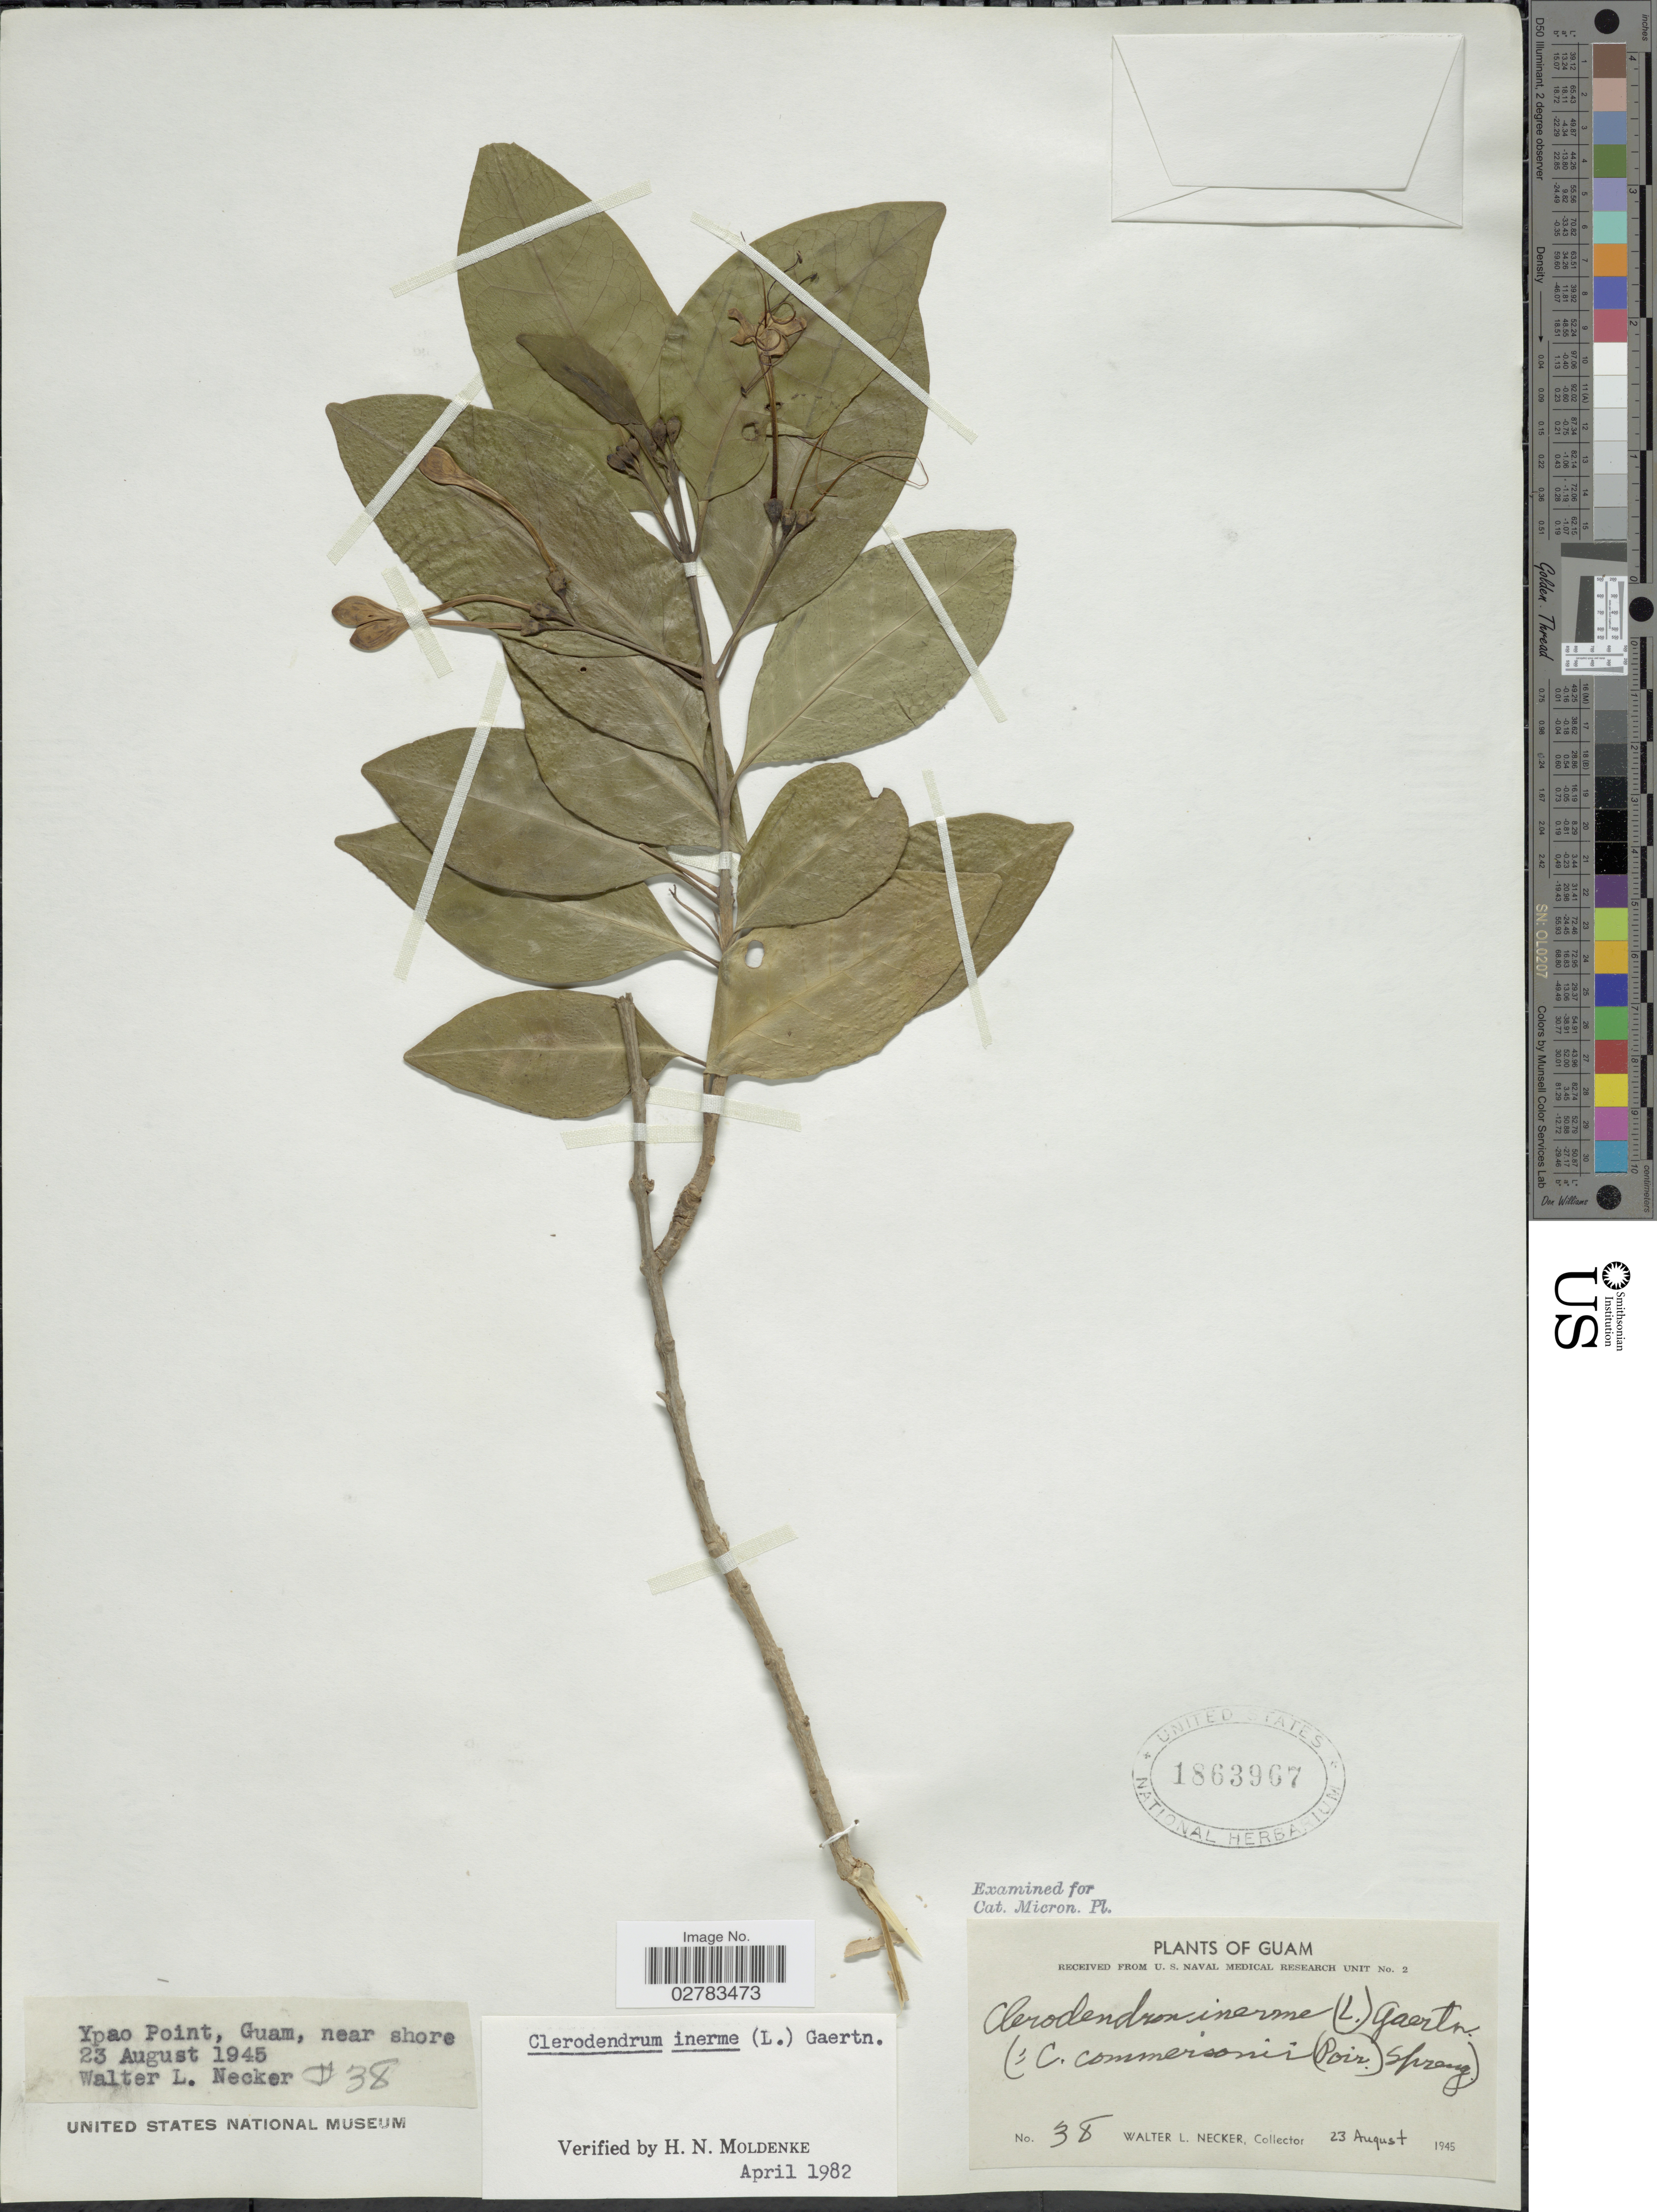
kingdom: Plantae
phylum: Tracheophyta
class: Magnoliopsida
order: Lamiales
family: Lamiaceae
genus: Clerodendrum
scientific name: Clerodendrum inerme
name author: (L.) Gaertn.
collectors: W. L. Necker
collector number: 38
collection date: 1945-08-23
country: Guam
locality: Ypao Point, Guam, near shore.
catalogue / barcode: US 1863967